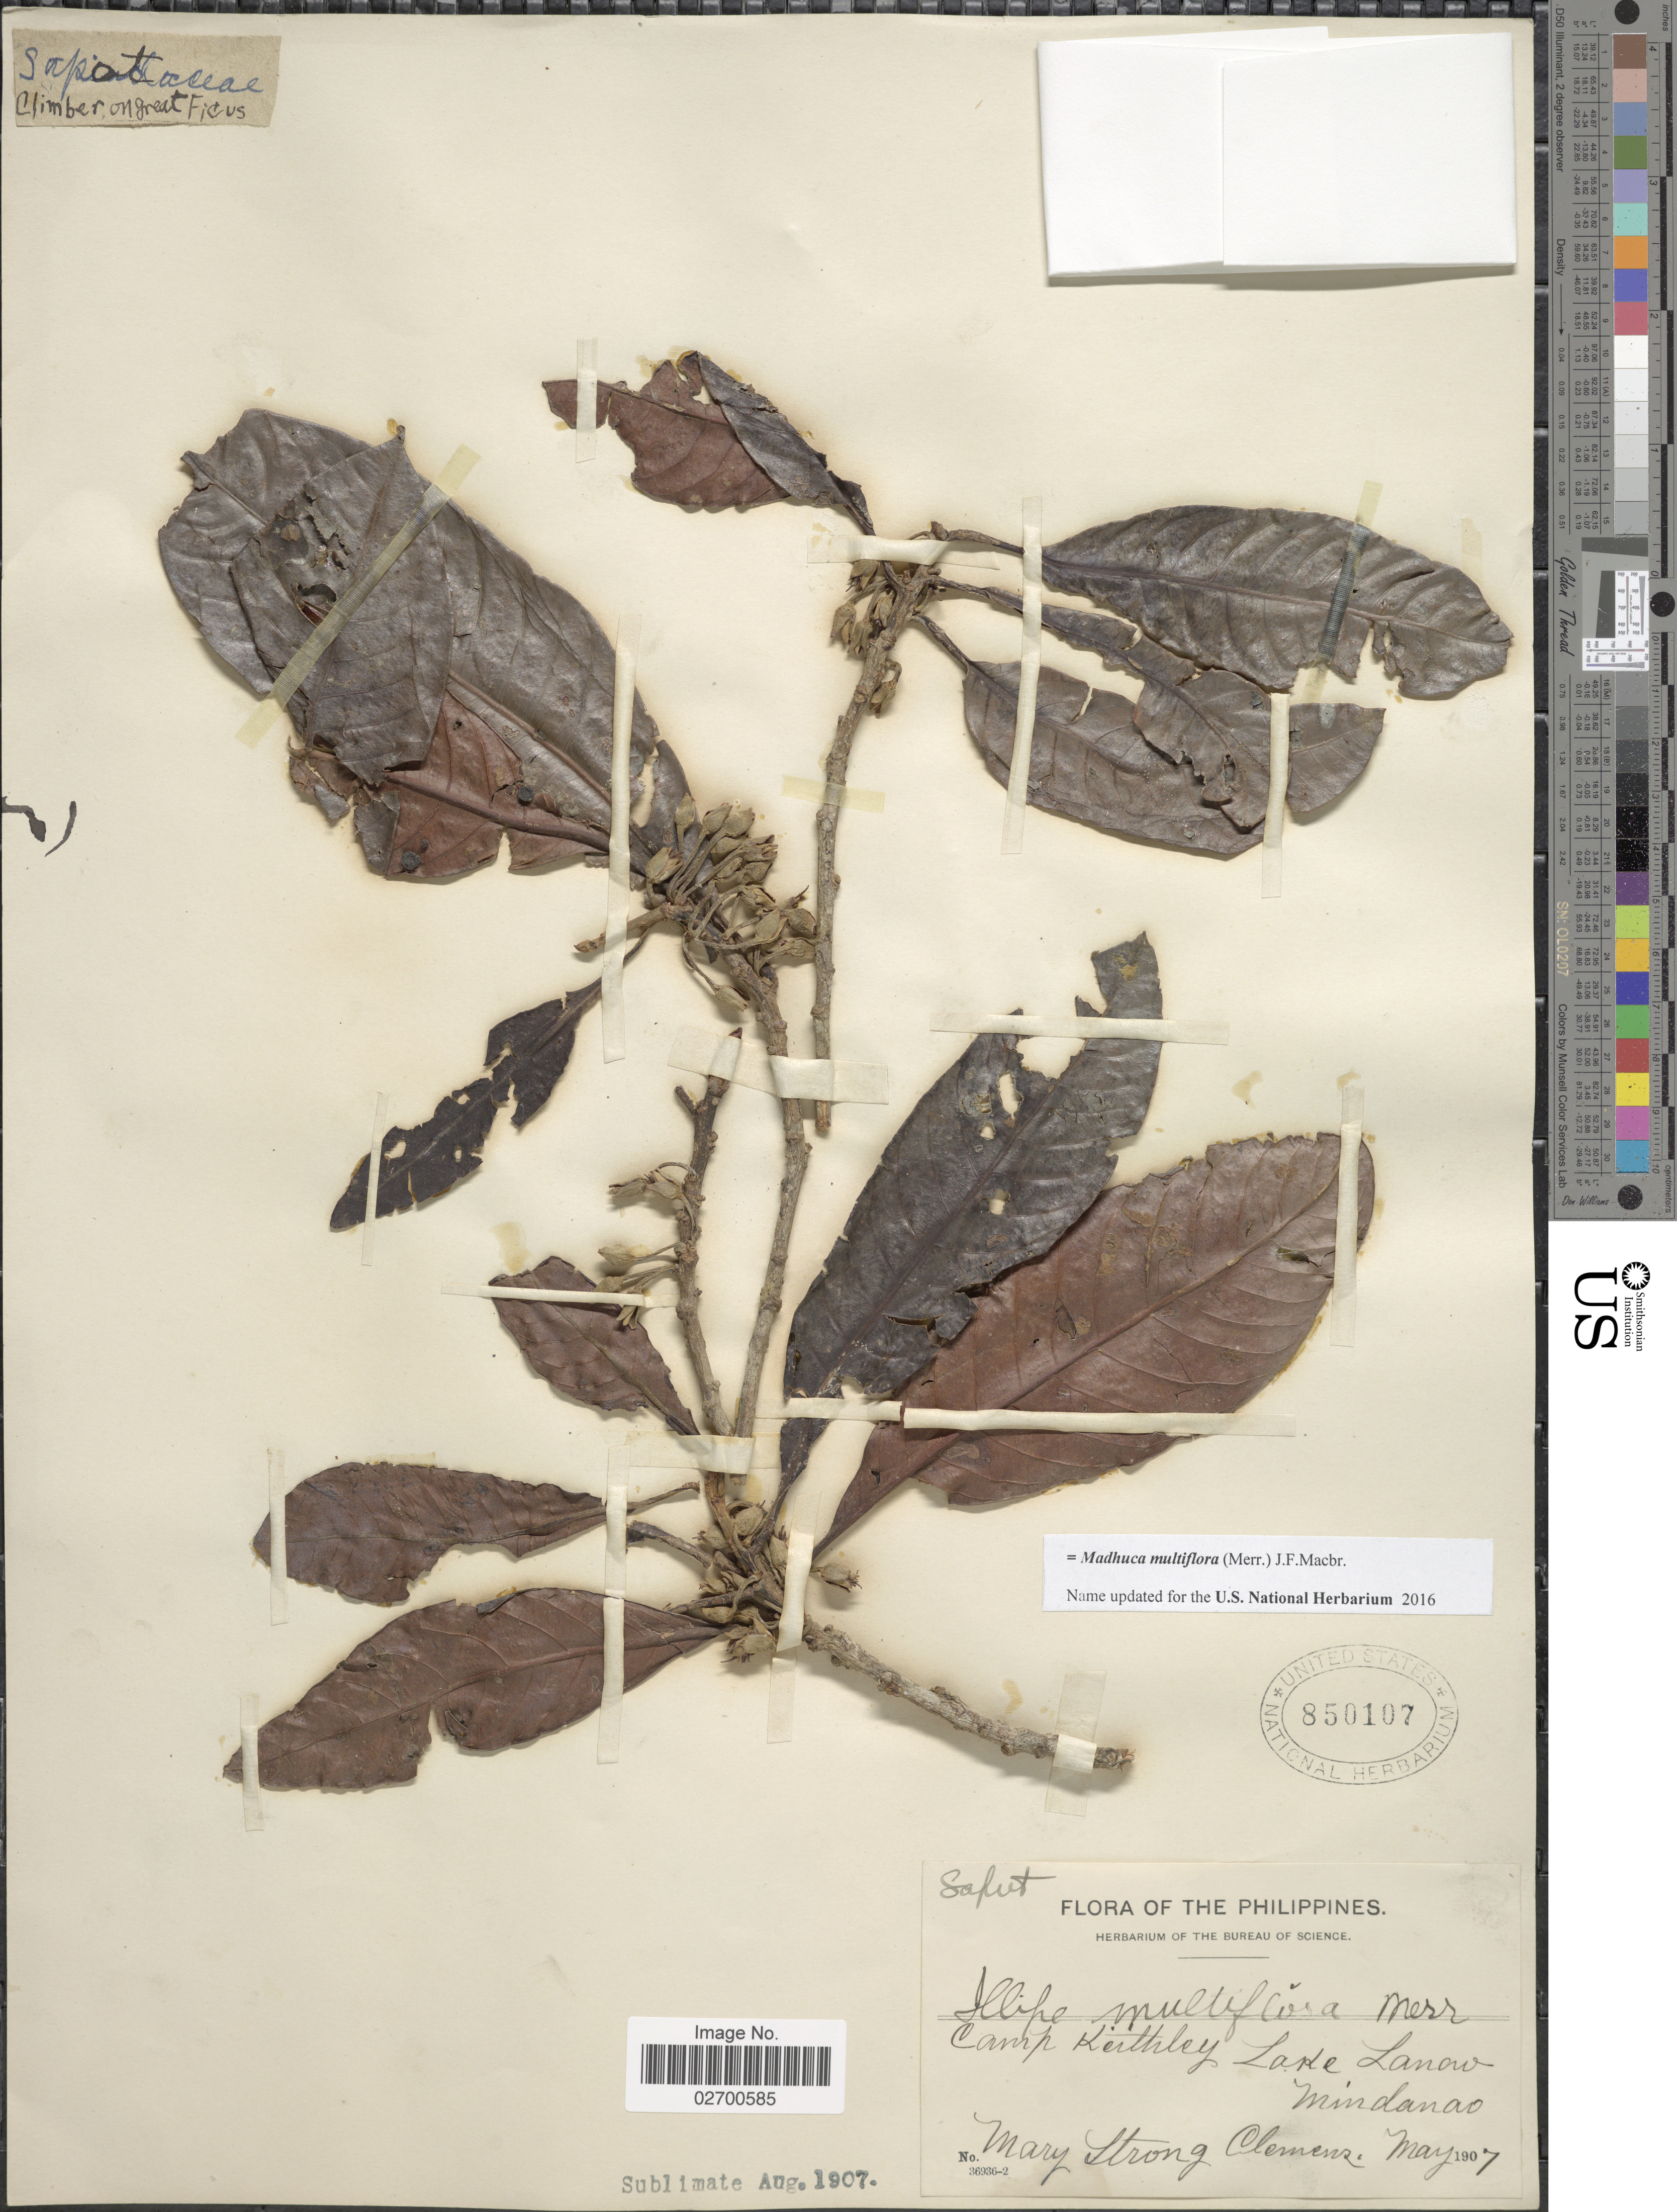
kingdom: Plantae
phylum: Tracheophyta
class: Magnoliopsida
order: Ericales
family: Sapotaceae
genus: Madhuca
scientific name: Madhuca multiflora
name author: (Merr.) J.F. Macbr.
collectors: M. S. Clemens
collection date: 1907-05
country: Philippines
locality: Camp Keithley, Lake Lanao, Mindanao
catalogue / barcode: US 850107